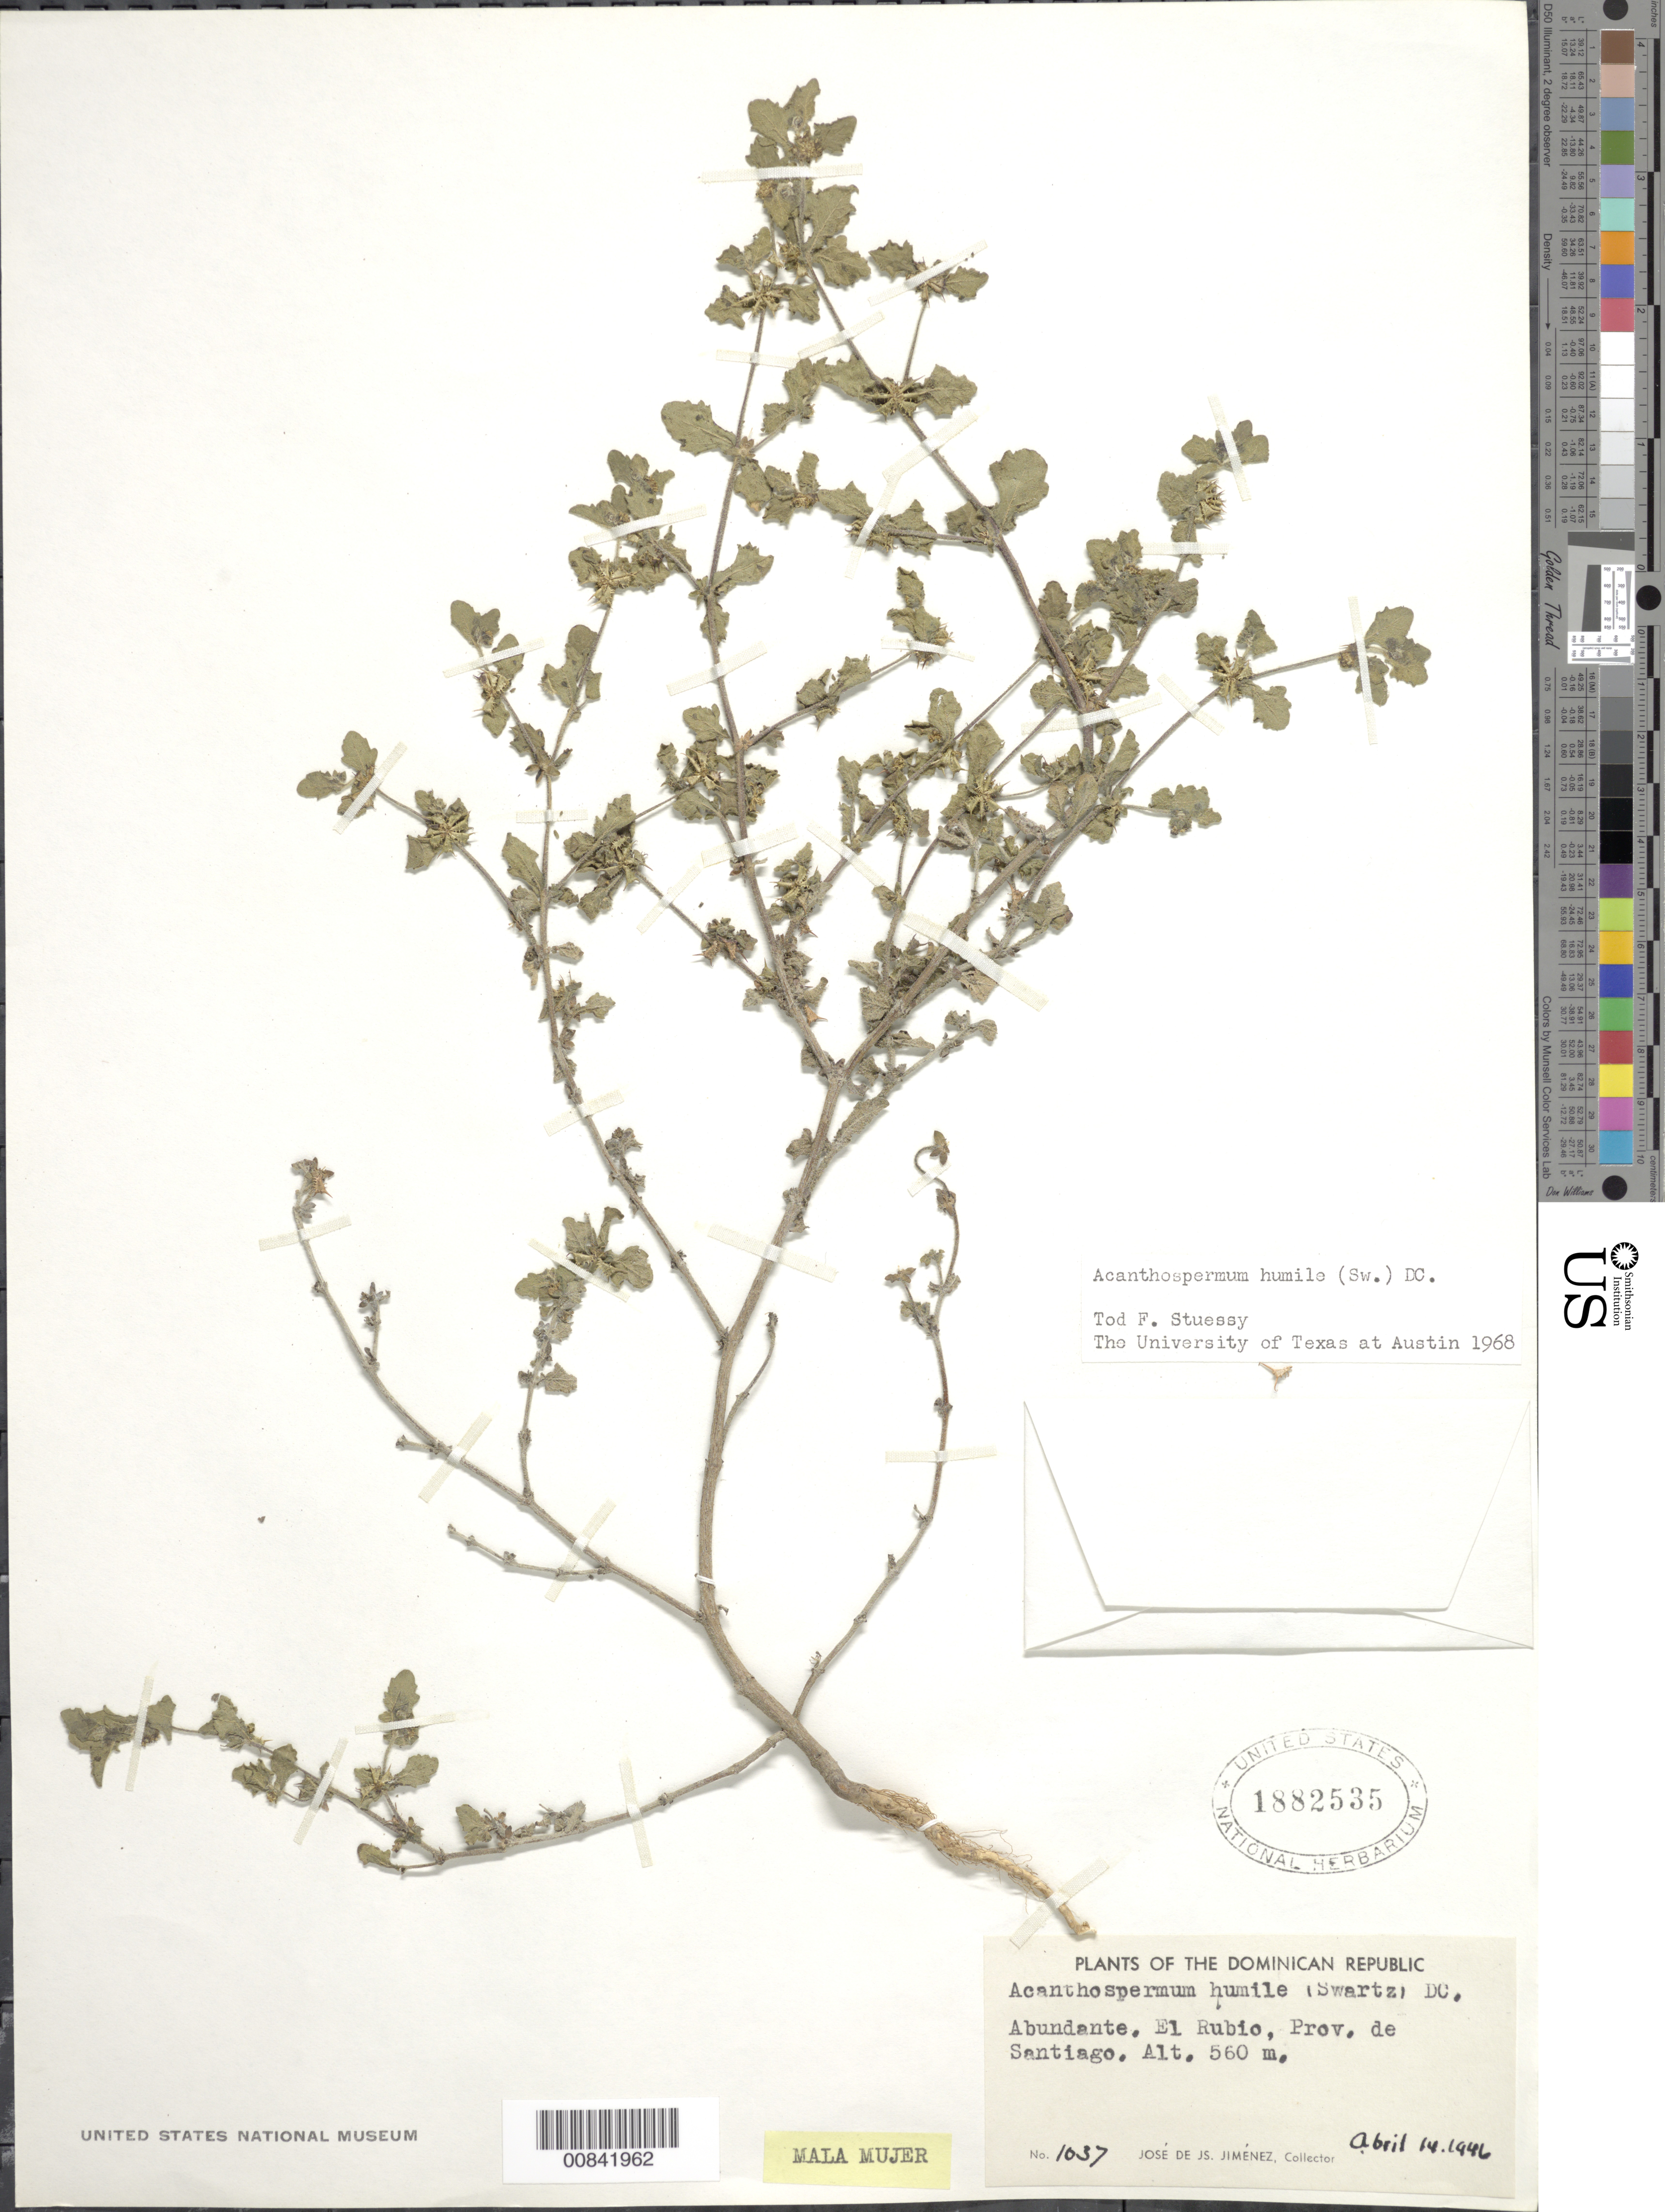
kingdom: Plantae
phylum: Tracheophyta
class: Magnoliopsida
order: Asterales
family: Asteraceae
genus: Acanthospermum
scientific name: Acanthospermum humile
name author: (Sw.) DC.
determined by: Stuessy, T. F.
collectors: J. J. Jiménez Almonte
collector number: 1037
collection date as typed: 14 Apr 1946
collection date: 1946-04-14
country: Dominican Republic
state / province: Santiago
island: Hispaniola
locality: El Rubio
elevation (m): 560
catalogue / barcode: US 1882535